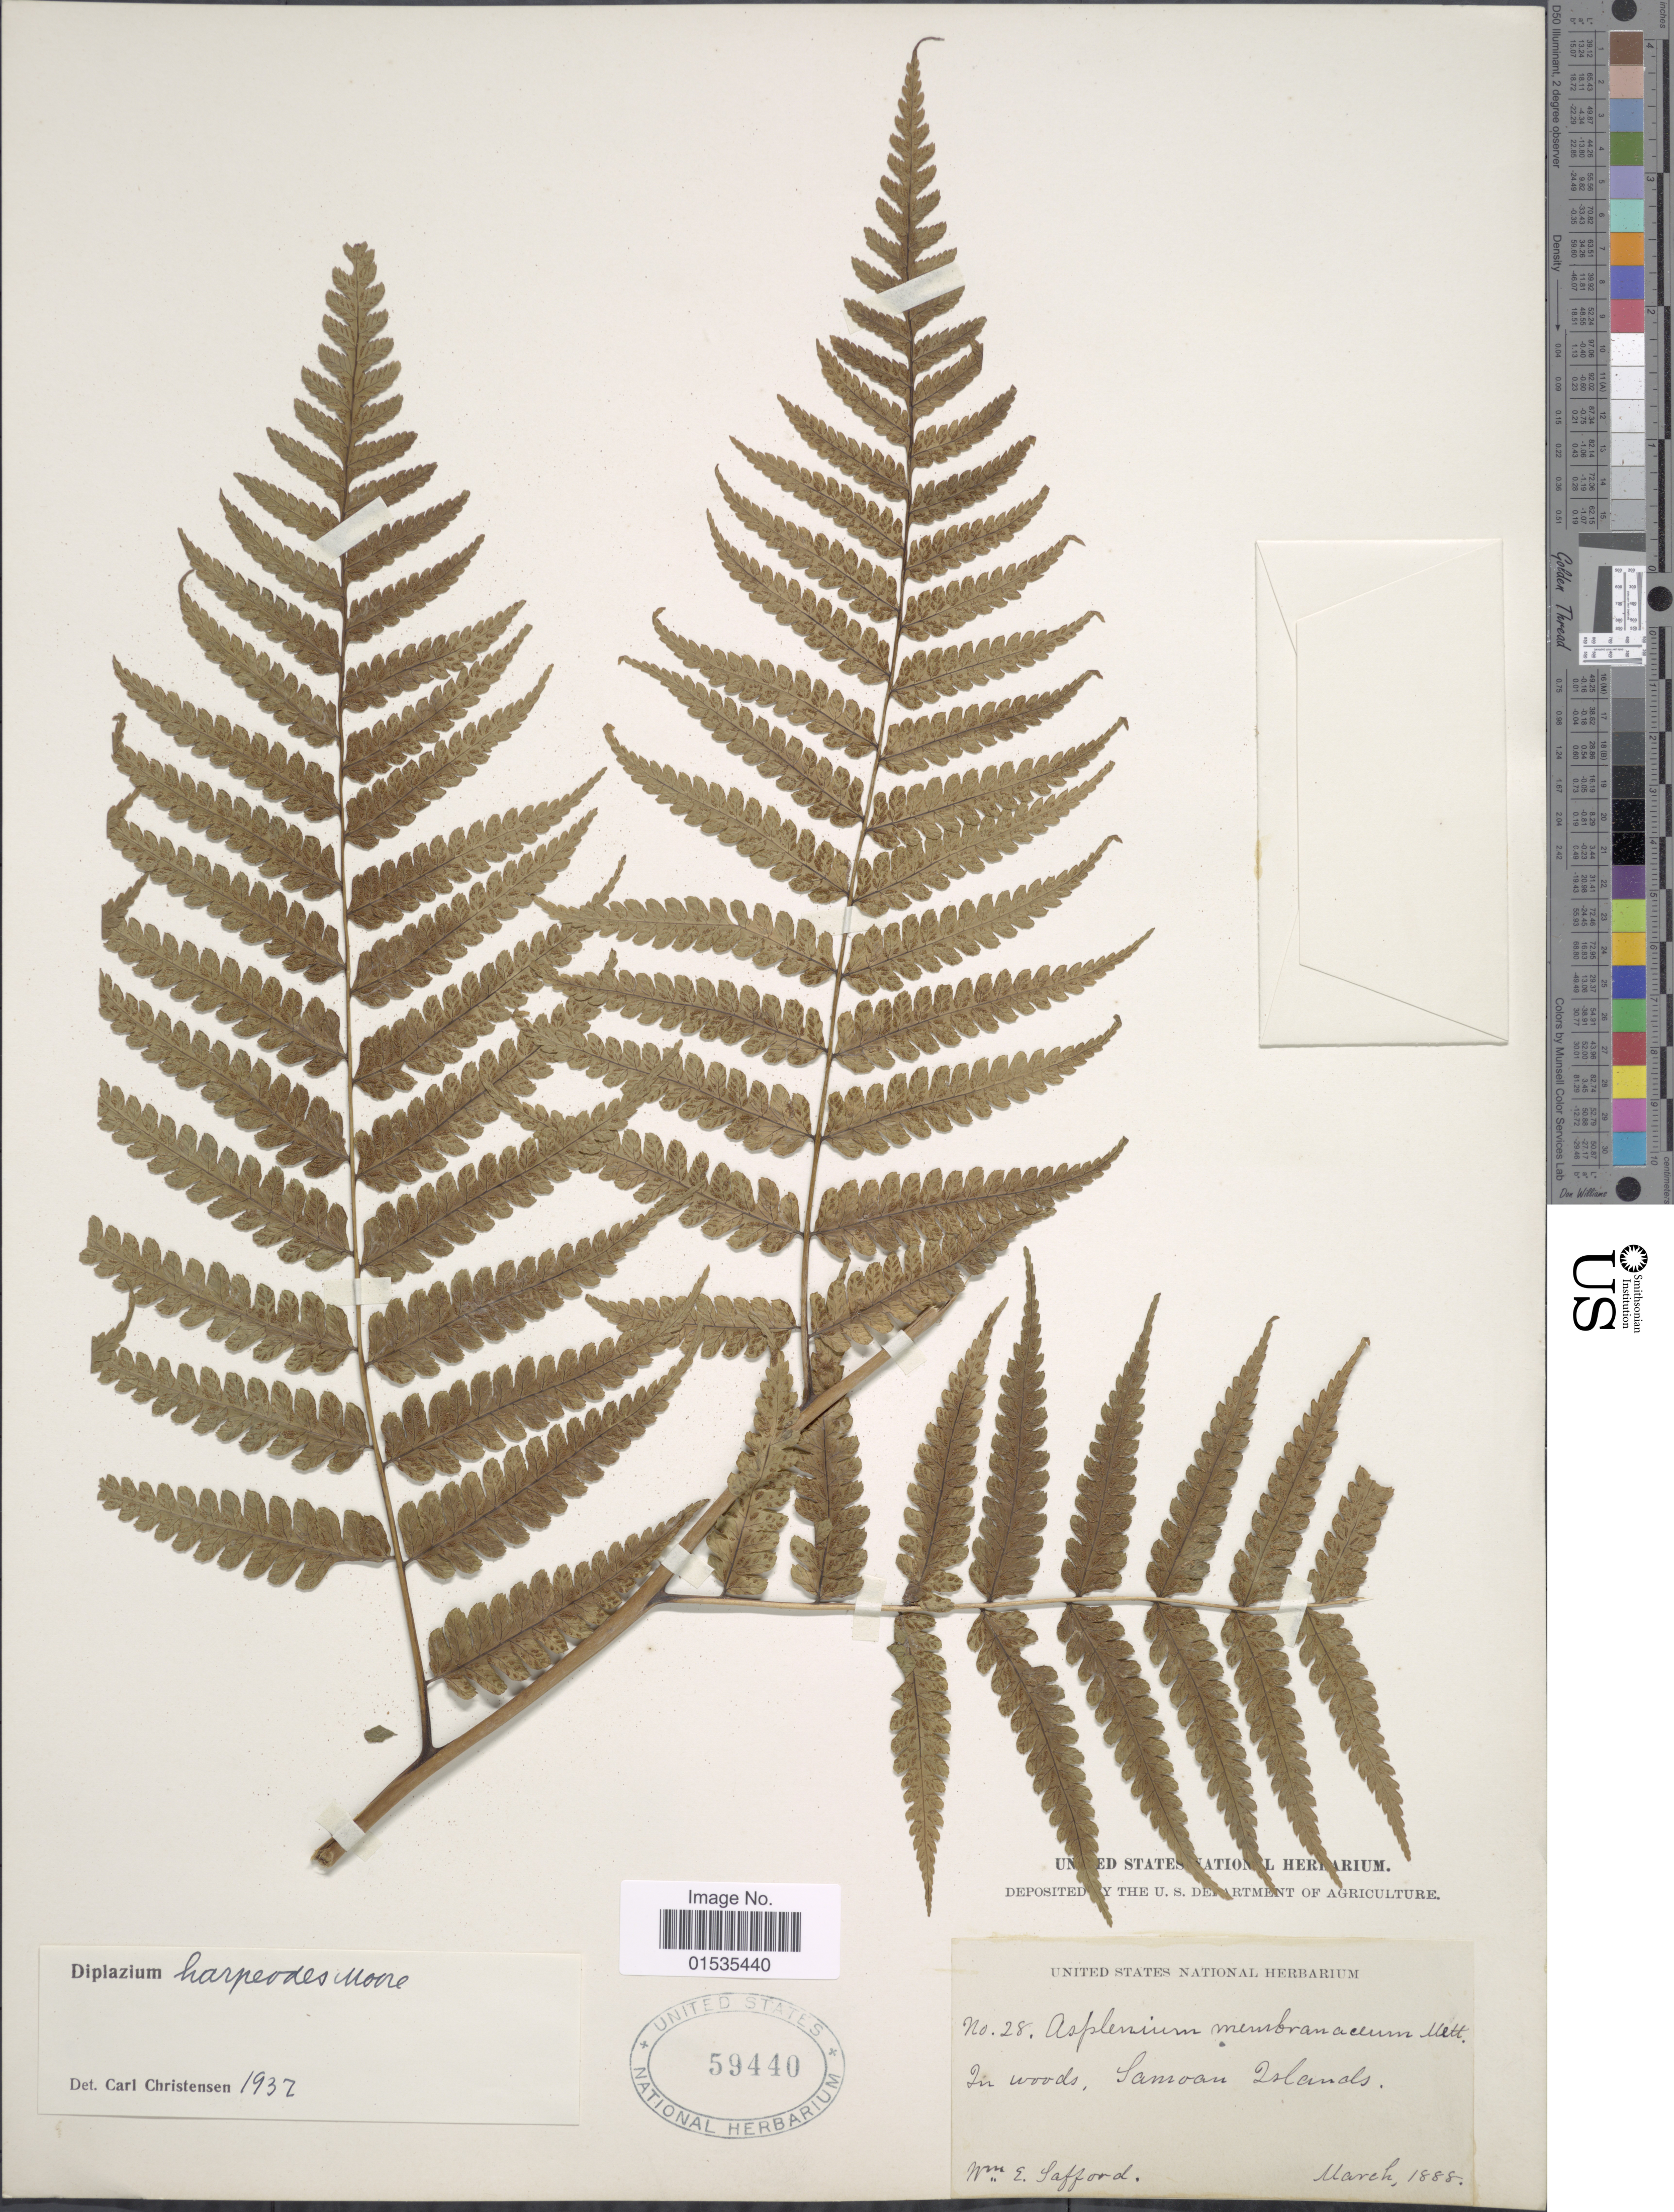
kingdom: Plantae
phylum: Tracheophyta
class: Polypodiopsida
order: Polypodiales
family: Athyriaceae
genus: Diplazium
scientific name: Diplazium harpeodes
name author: T. Moore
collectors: W. E. Safford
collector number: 28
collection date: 1888-03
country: American Samoa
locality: In woods, Samoan Islands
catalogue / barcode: US 59440